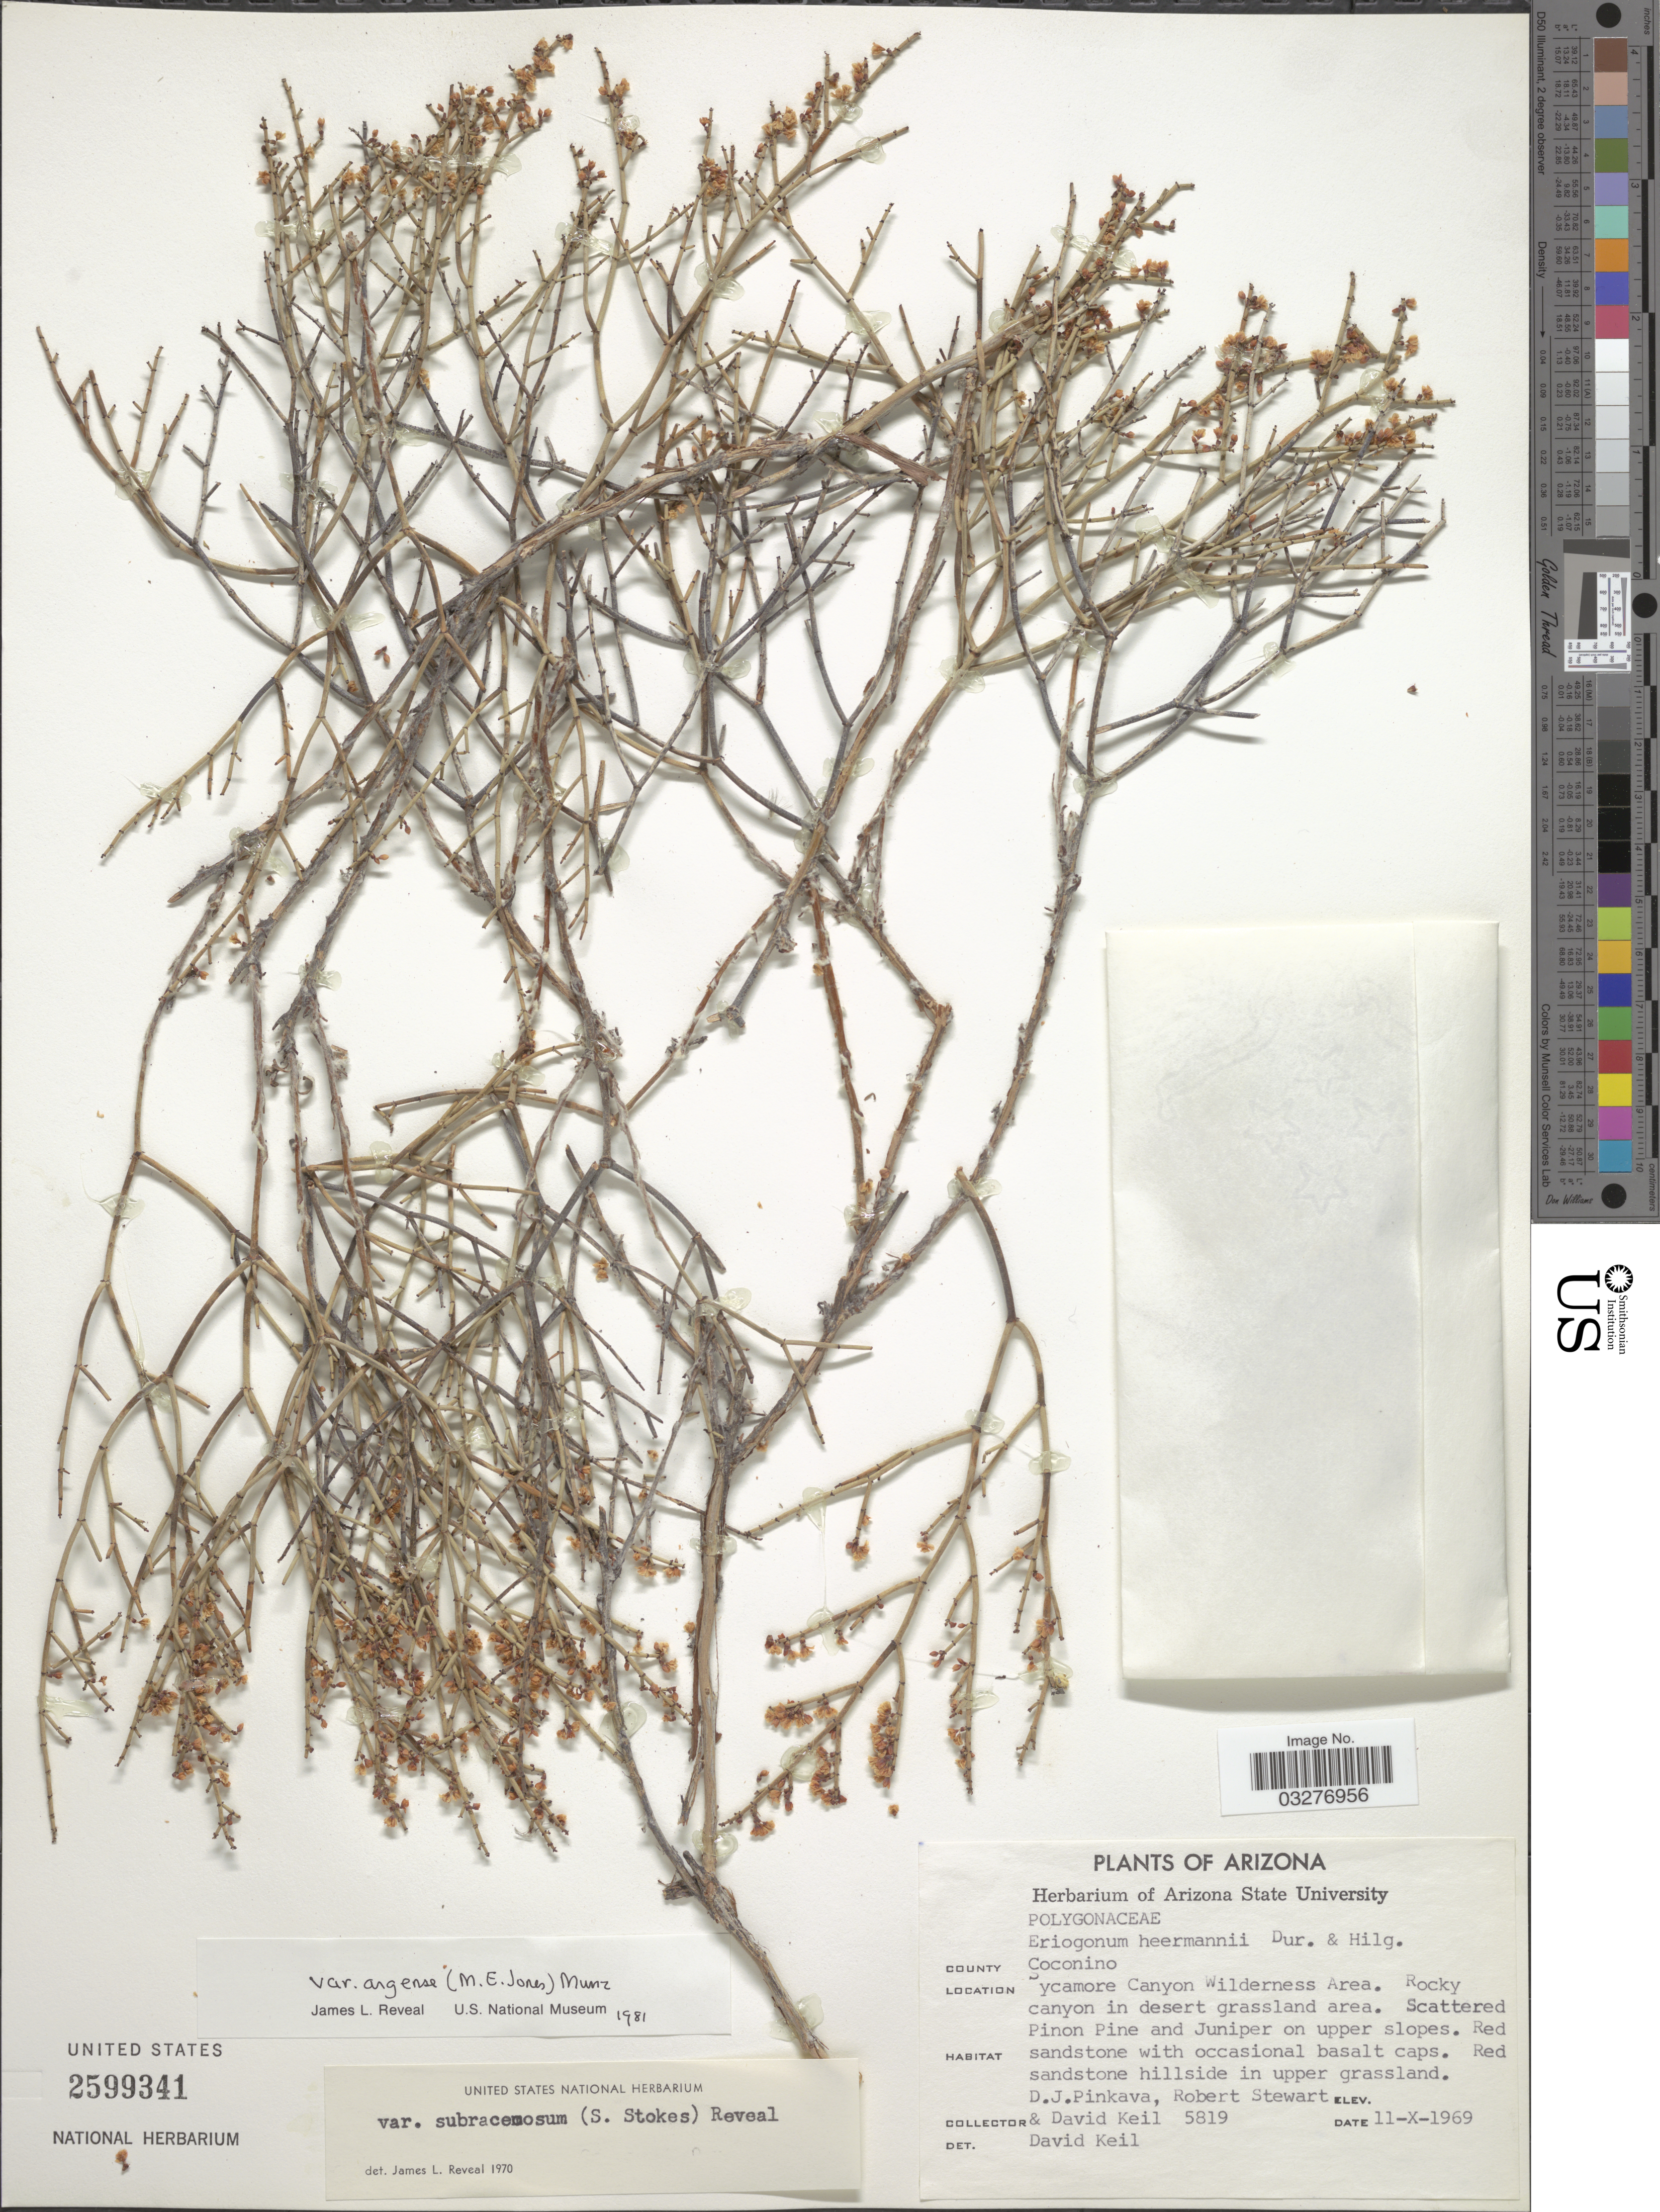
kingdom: Plantae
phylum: Tracheophyta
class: Magnoliopsida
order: Caryophyllales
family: Polygonaceae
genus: Eriogonum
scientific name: Eriogonum heermannii var. argense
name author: (M.E. Jones) Munz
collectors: D. J. Pinkava & D. J. Keil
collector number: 5819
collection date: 1969-10-11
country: United States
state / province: Arizona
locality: County Coconino. Sycamore Canyon Wilderness Area.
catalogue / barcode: US 2599341